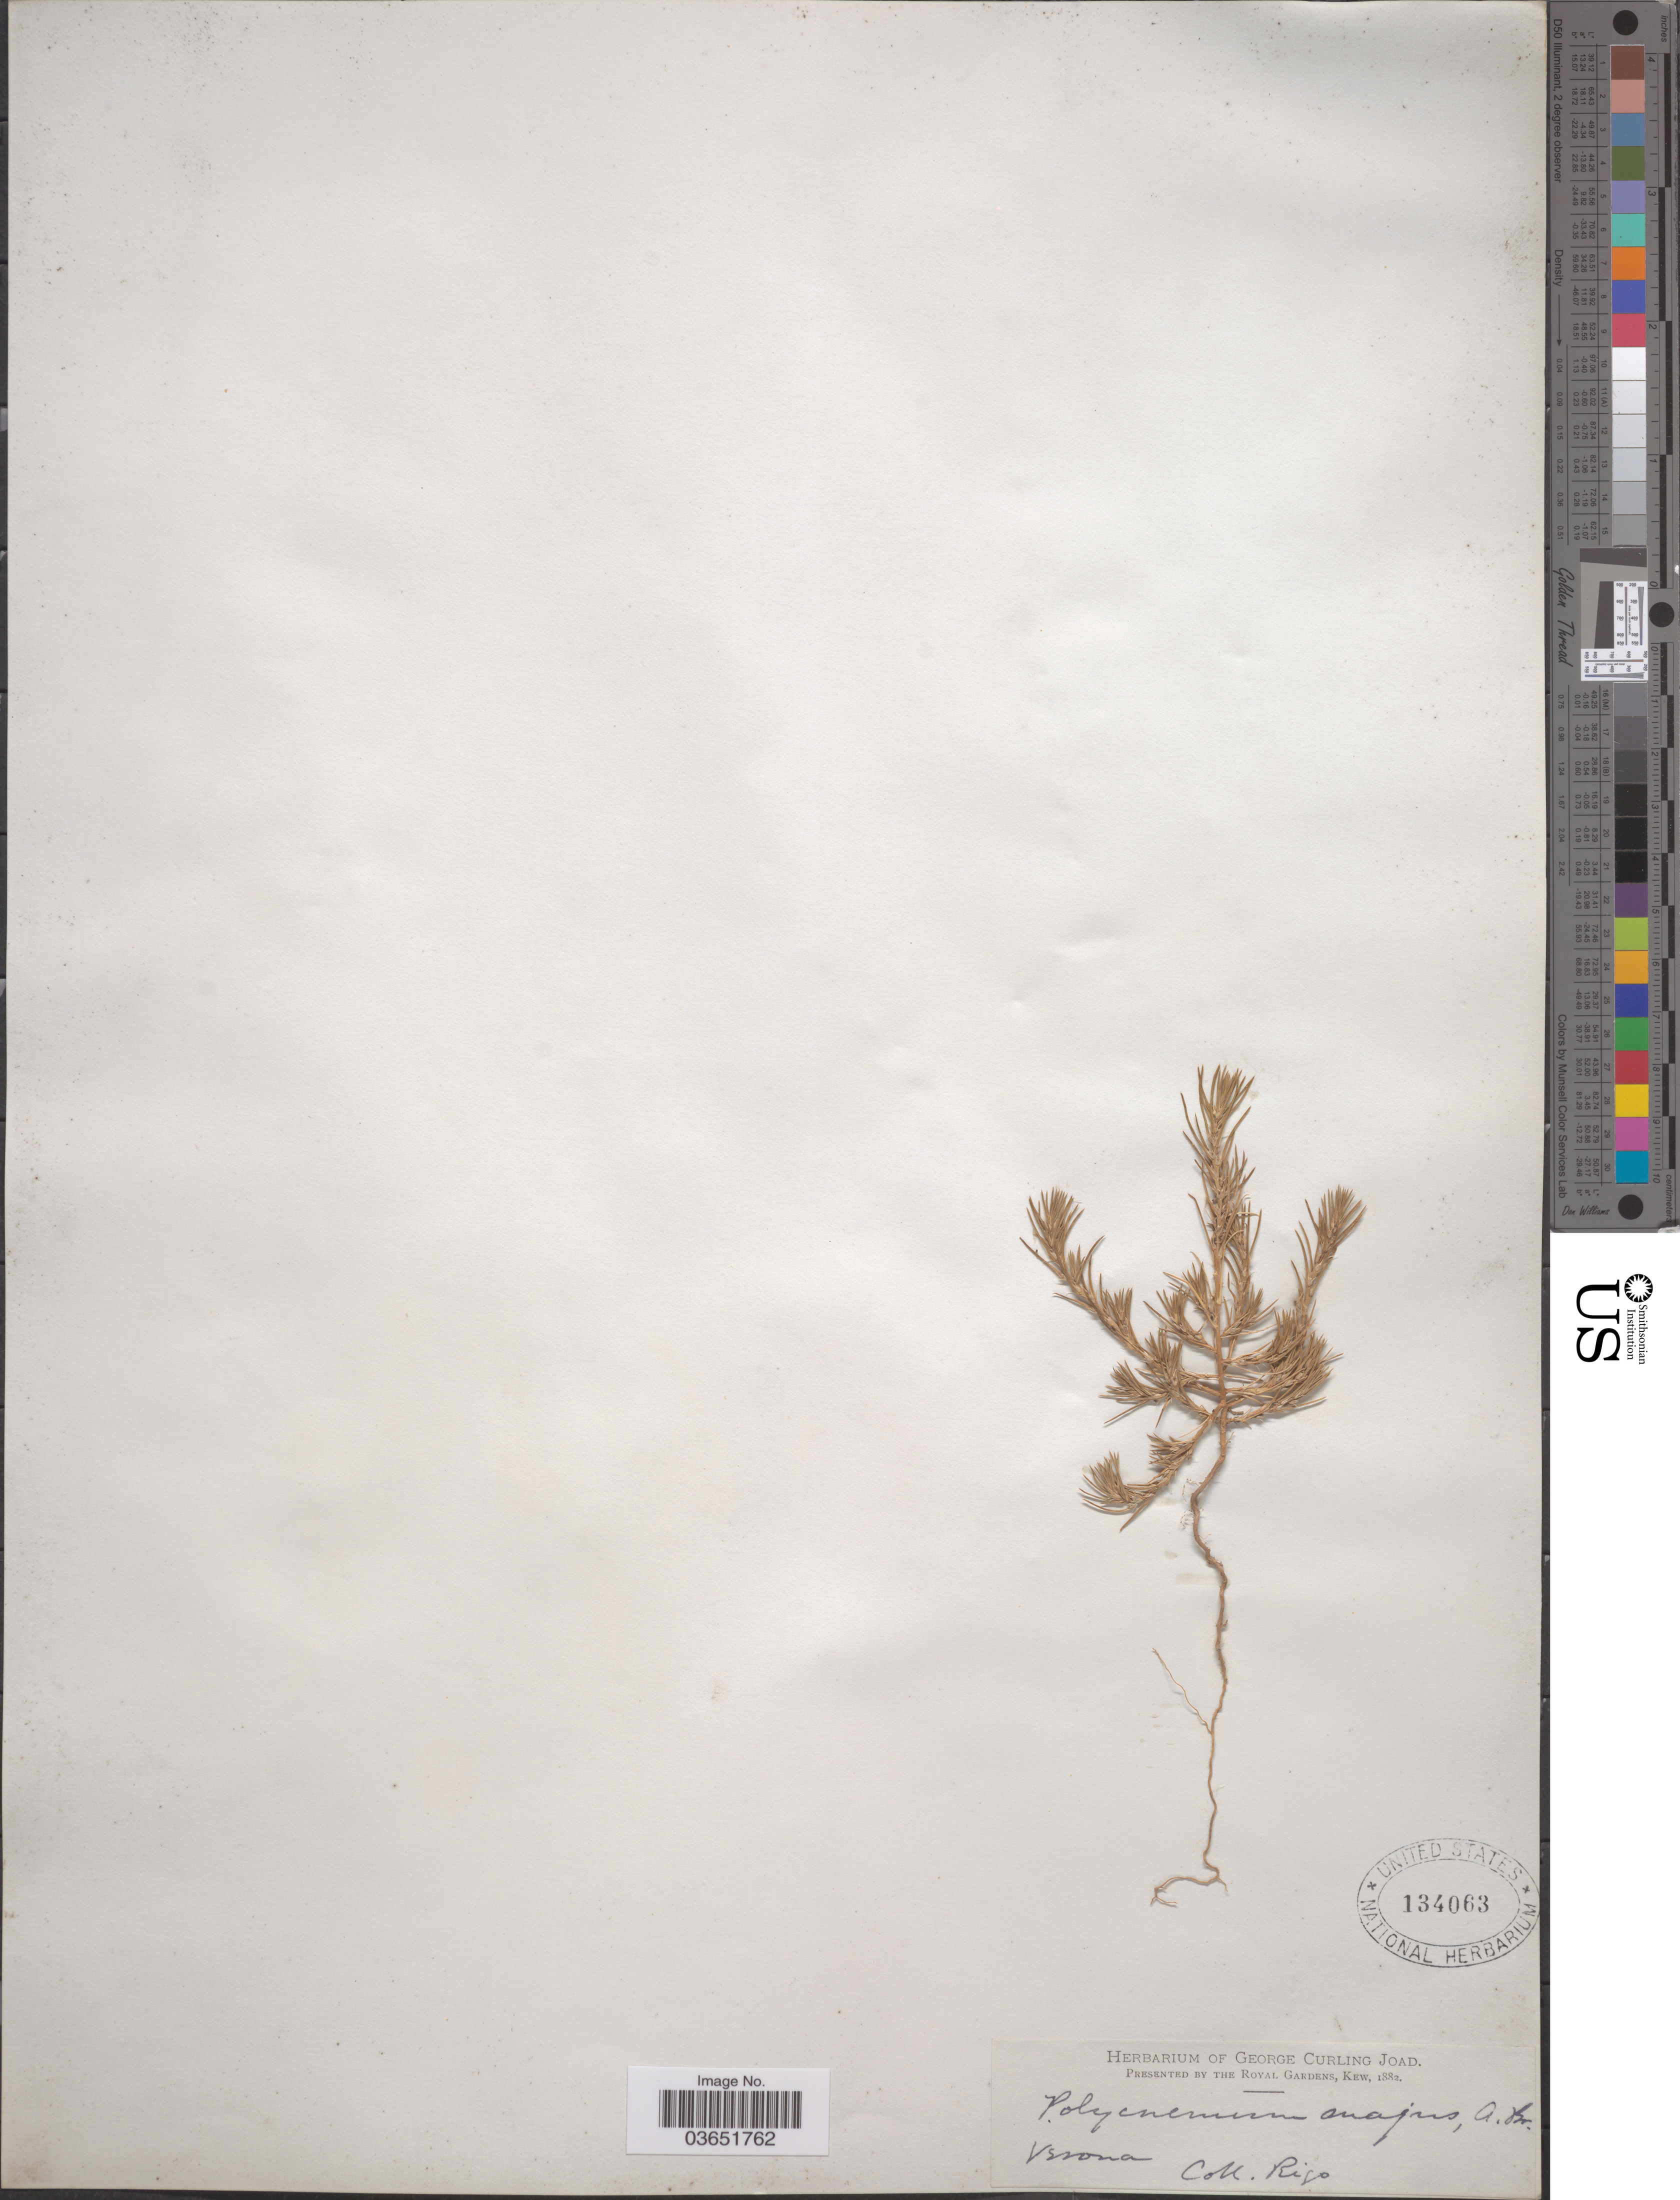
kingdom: Plantae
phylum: Tracheophyta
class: Magnoliopsida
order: Caryophyllales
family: Amaranthaceae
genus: Polycnemum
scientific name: Polycnemum majus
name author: A. Braun ex Bogenh.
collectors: -- Rigo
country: Italy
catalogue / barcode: US 134063